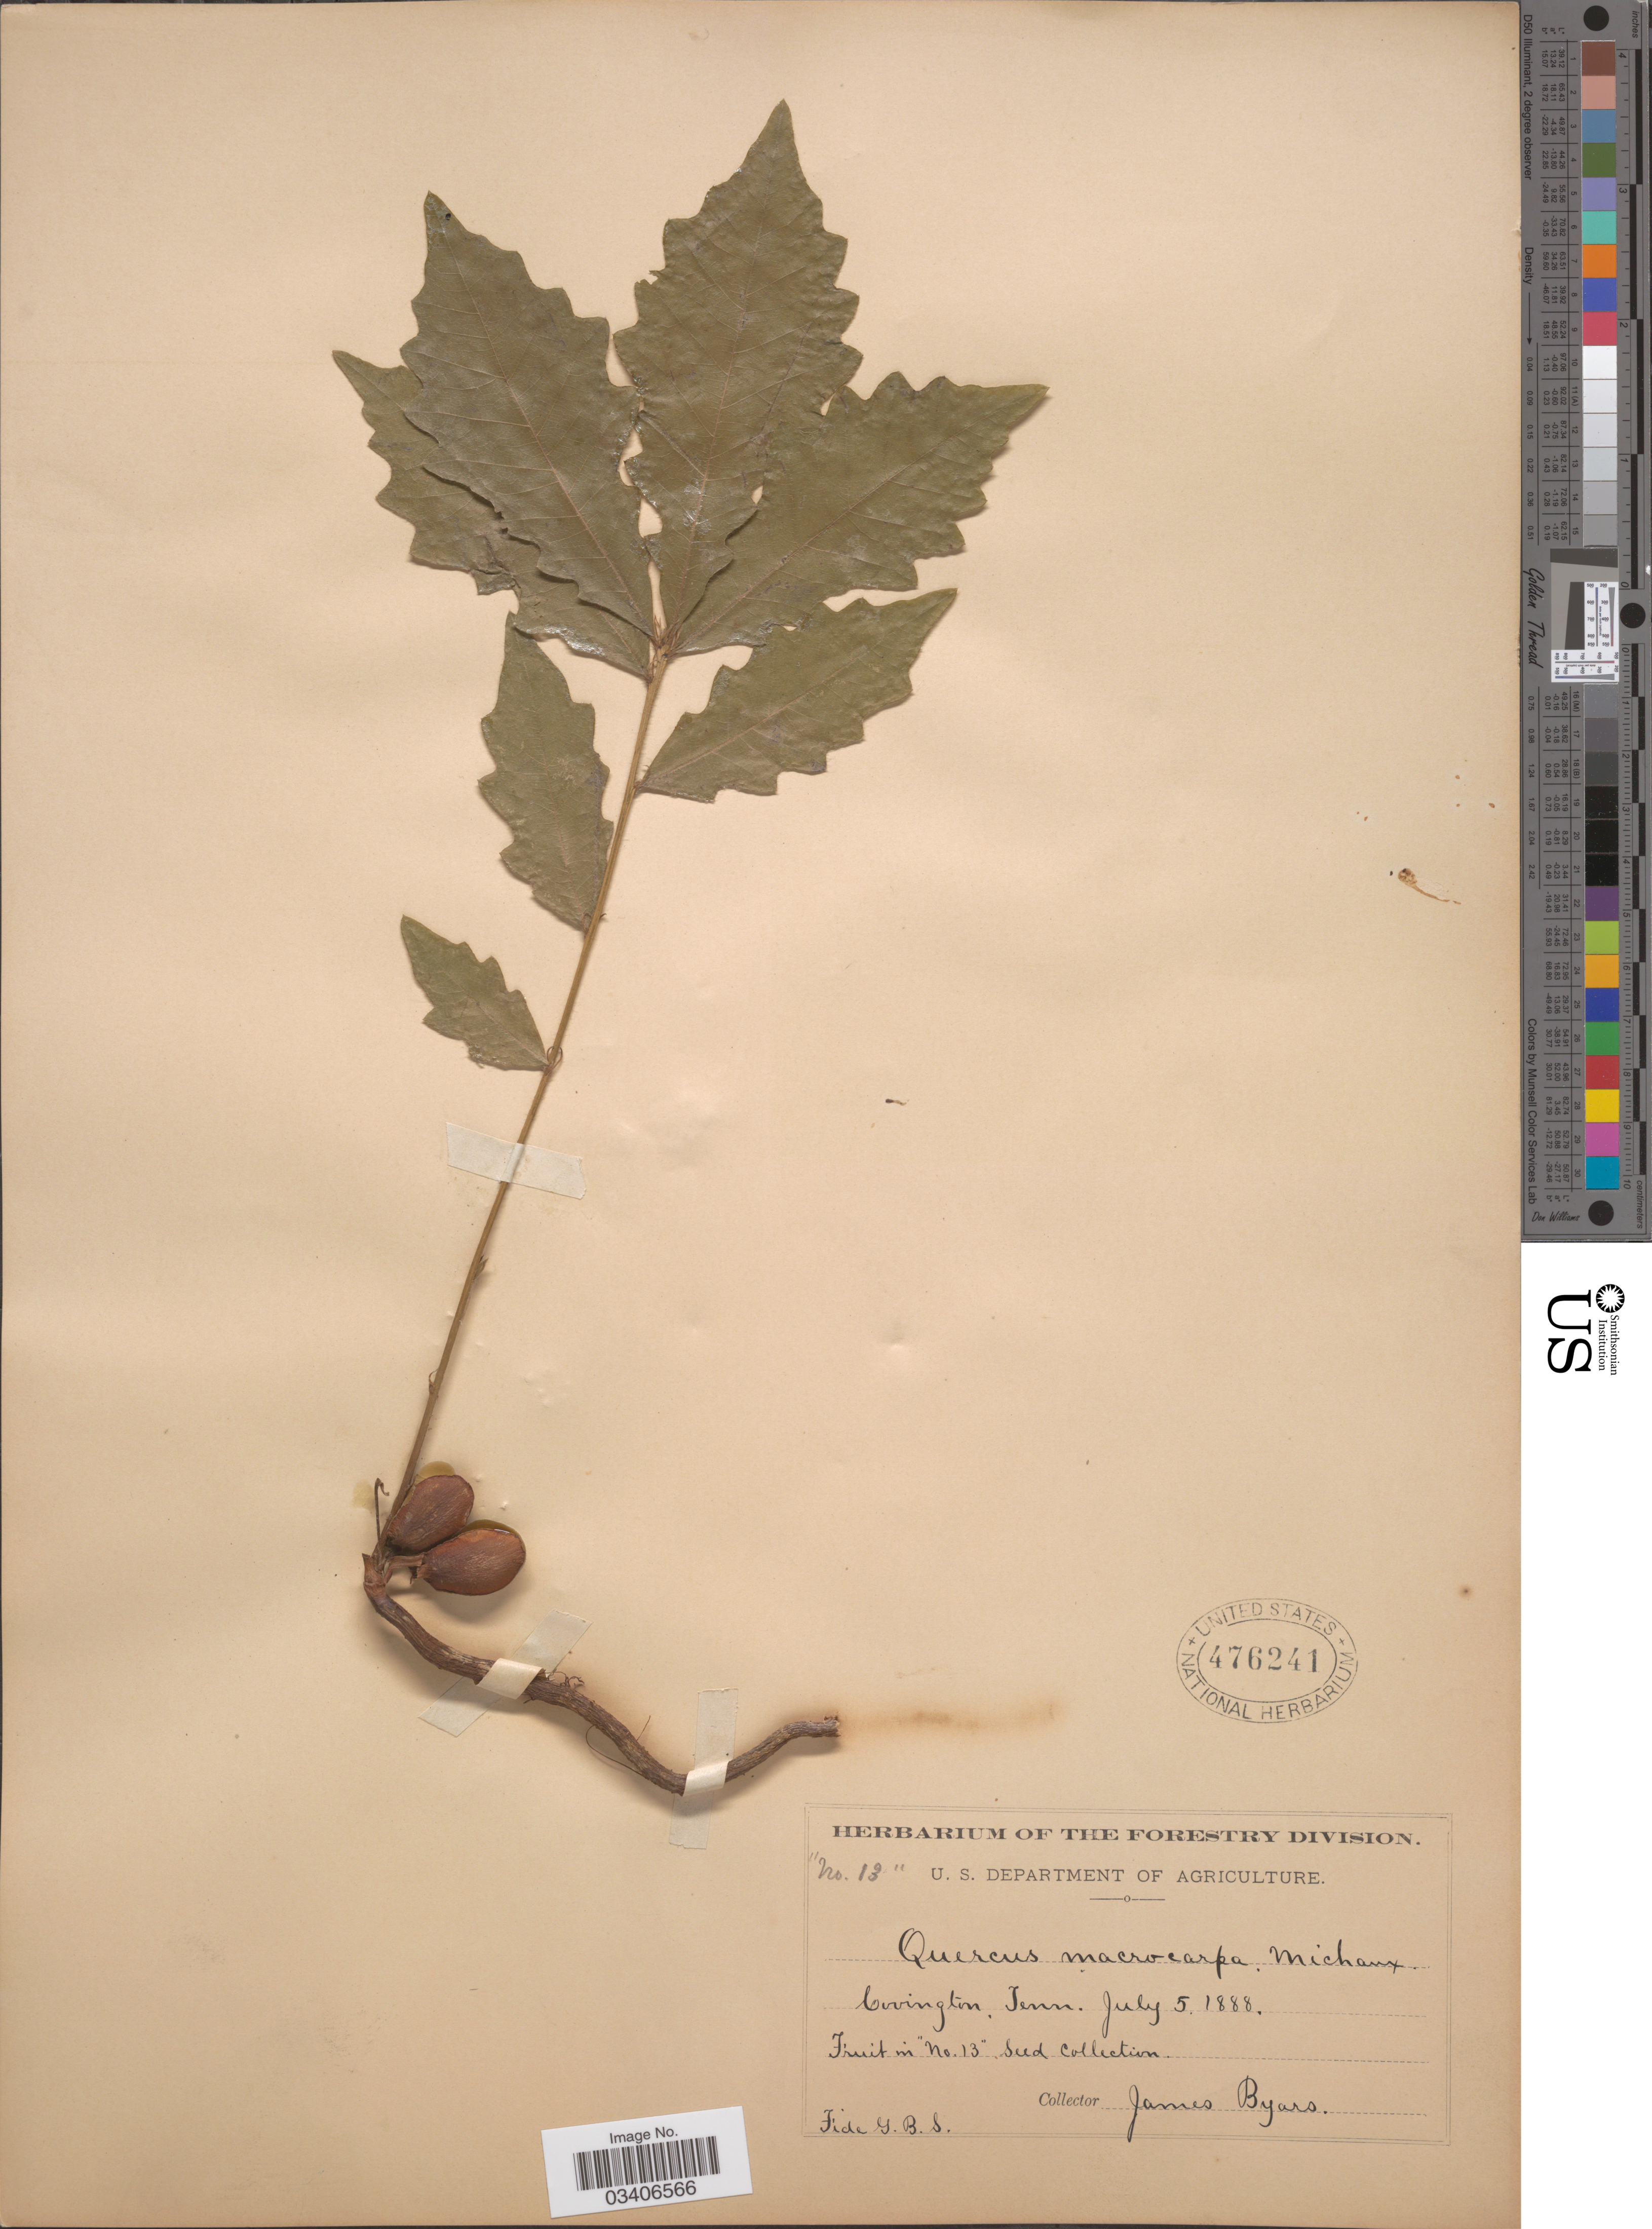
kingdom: Plantae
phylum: Tracheophyta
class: Magnoliopsida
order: Fagales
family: Fagaceae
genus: Quercus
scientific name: Quercus macrocarpa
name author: Michx.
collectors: J. Byars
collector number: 13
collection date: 1888-07-05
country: United States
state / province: Tennessee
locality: Covington.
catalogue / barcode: US 476241